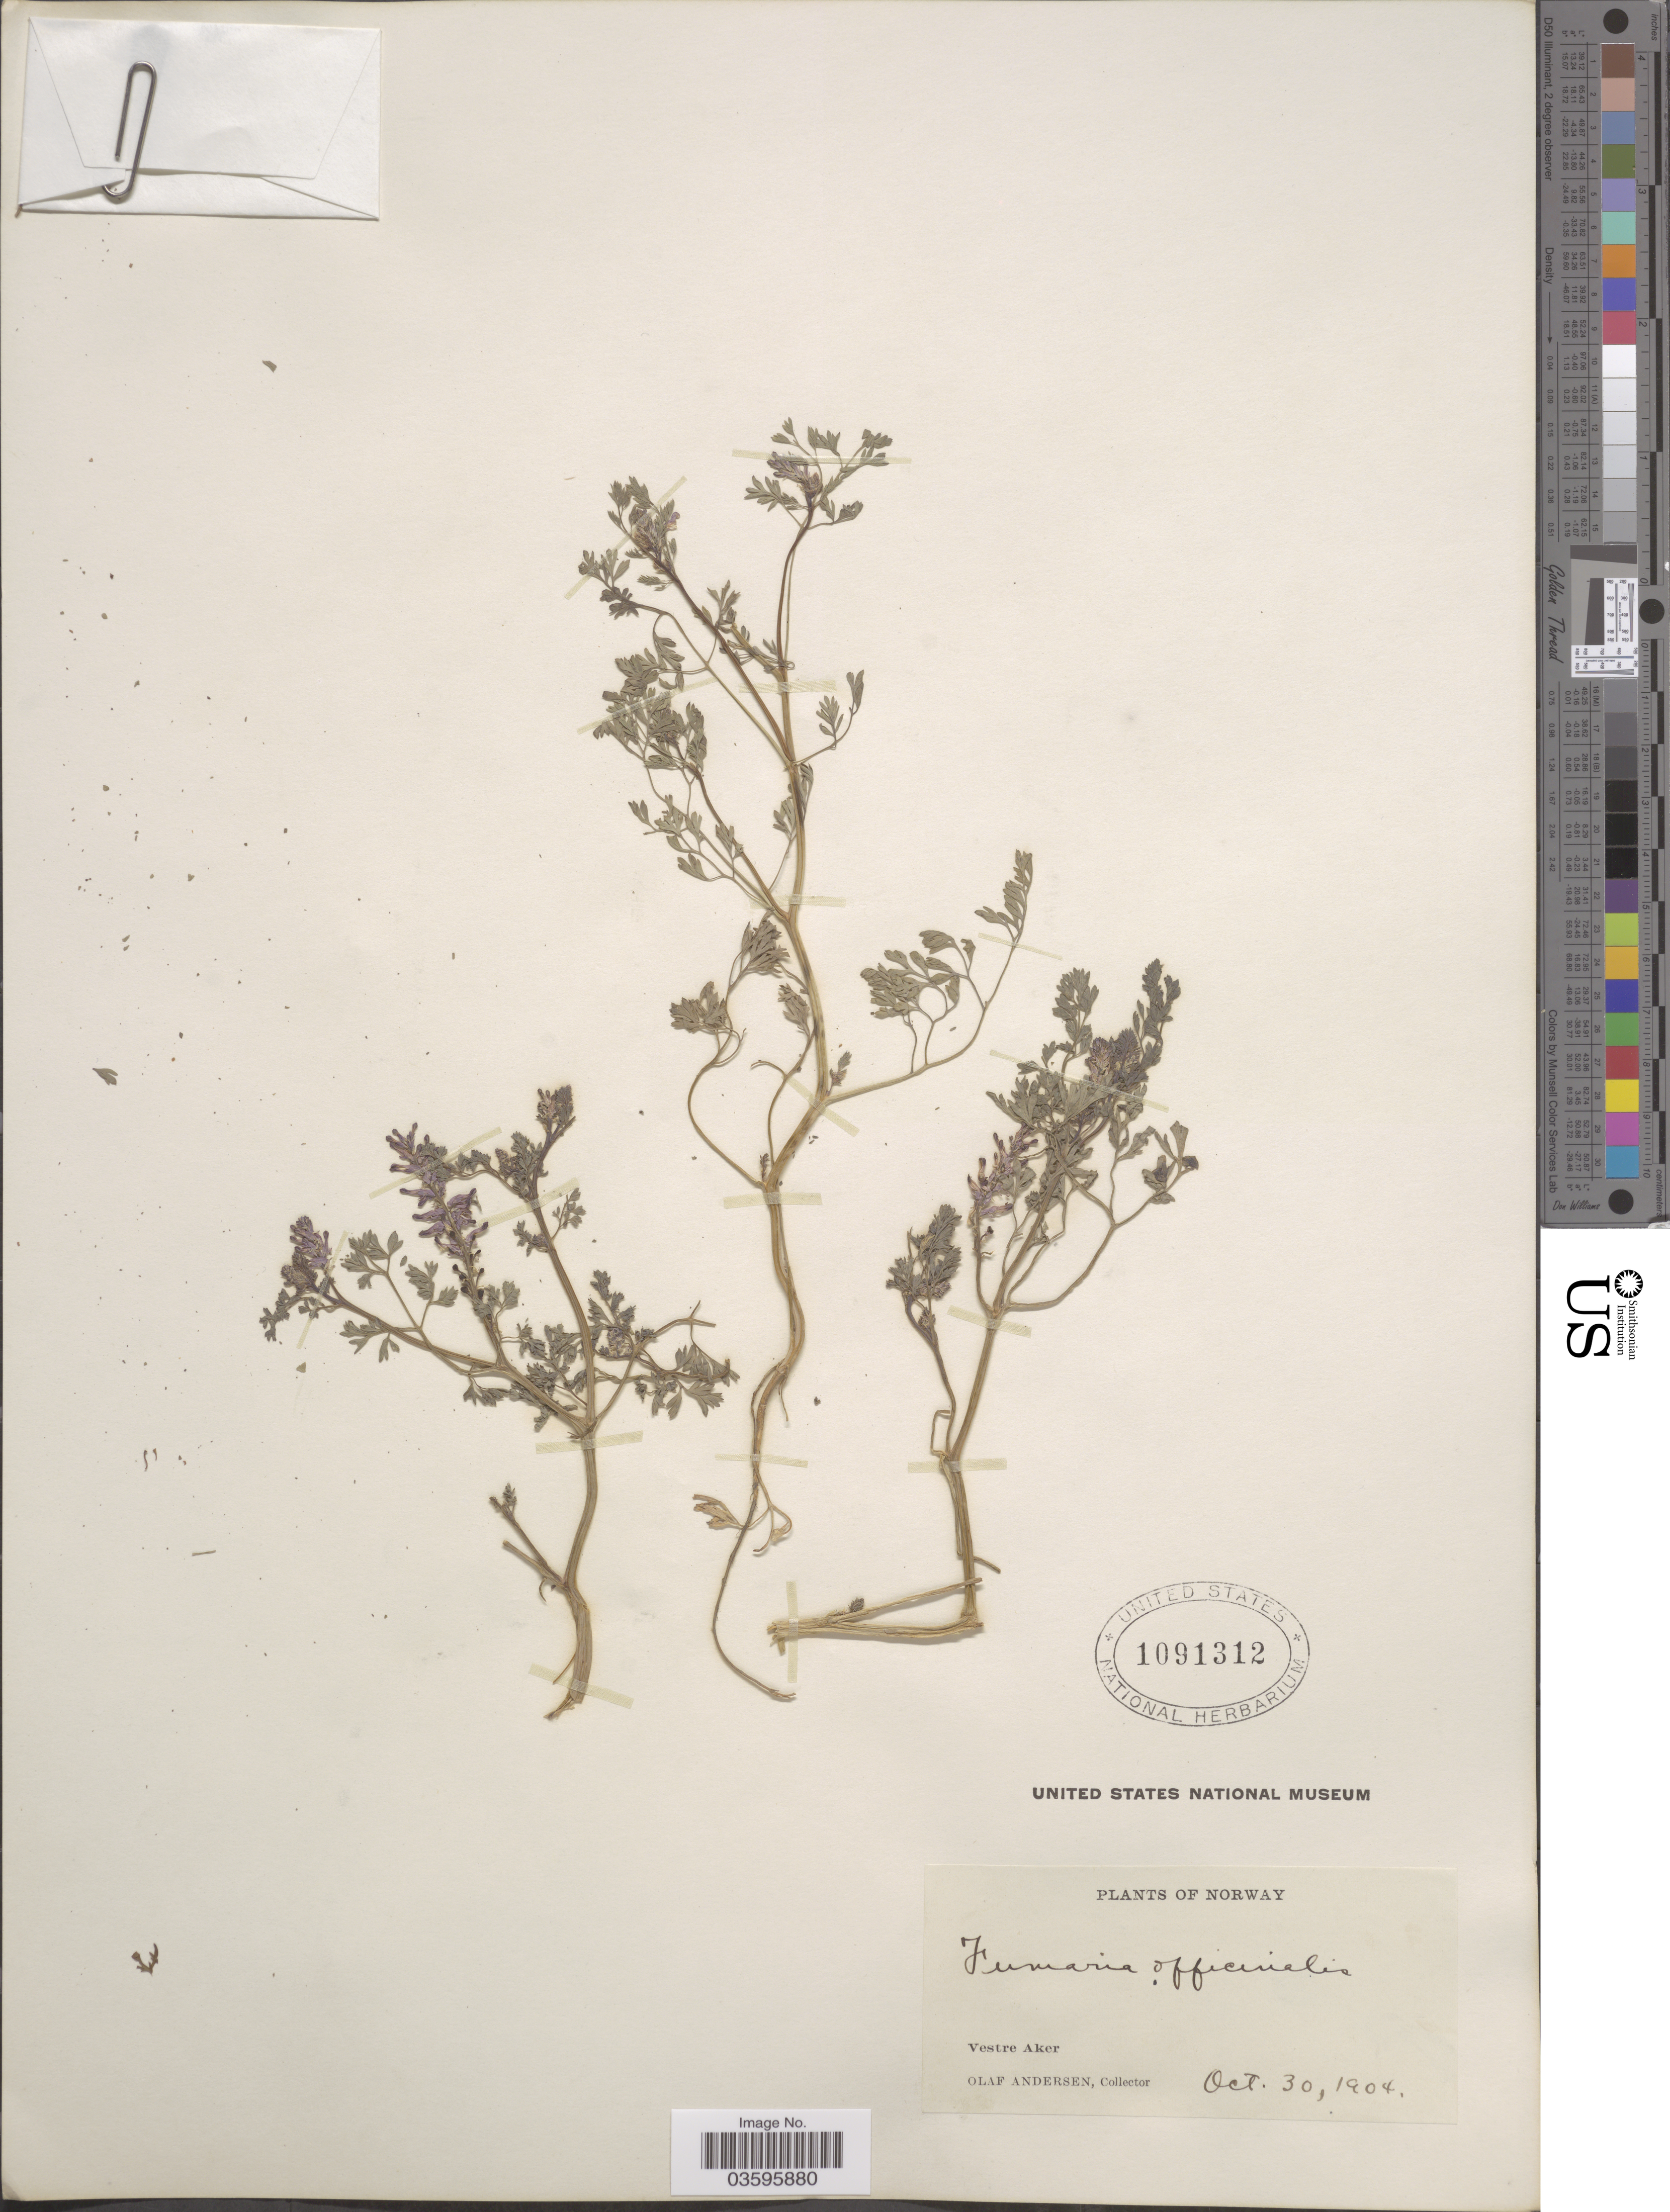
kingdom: Plantae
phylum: Tracheophyta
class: Magnoliopsida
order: Ranunculales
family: Papaveraceae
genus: Fumaria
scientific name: Fumaria officinalis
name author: L.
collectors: O. Andersen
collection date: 1904-10-30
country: Norway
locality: Vestre Aker.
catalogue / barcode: US 1091312